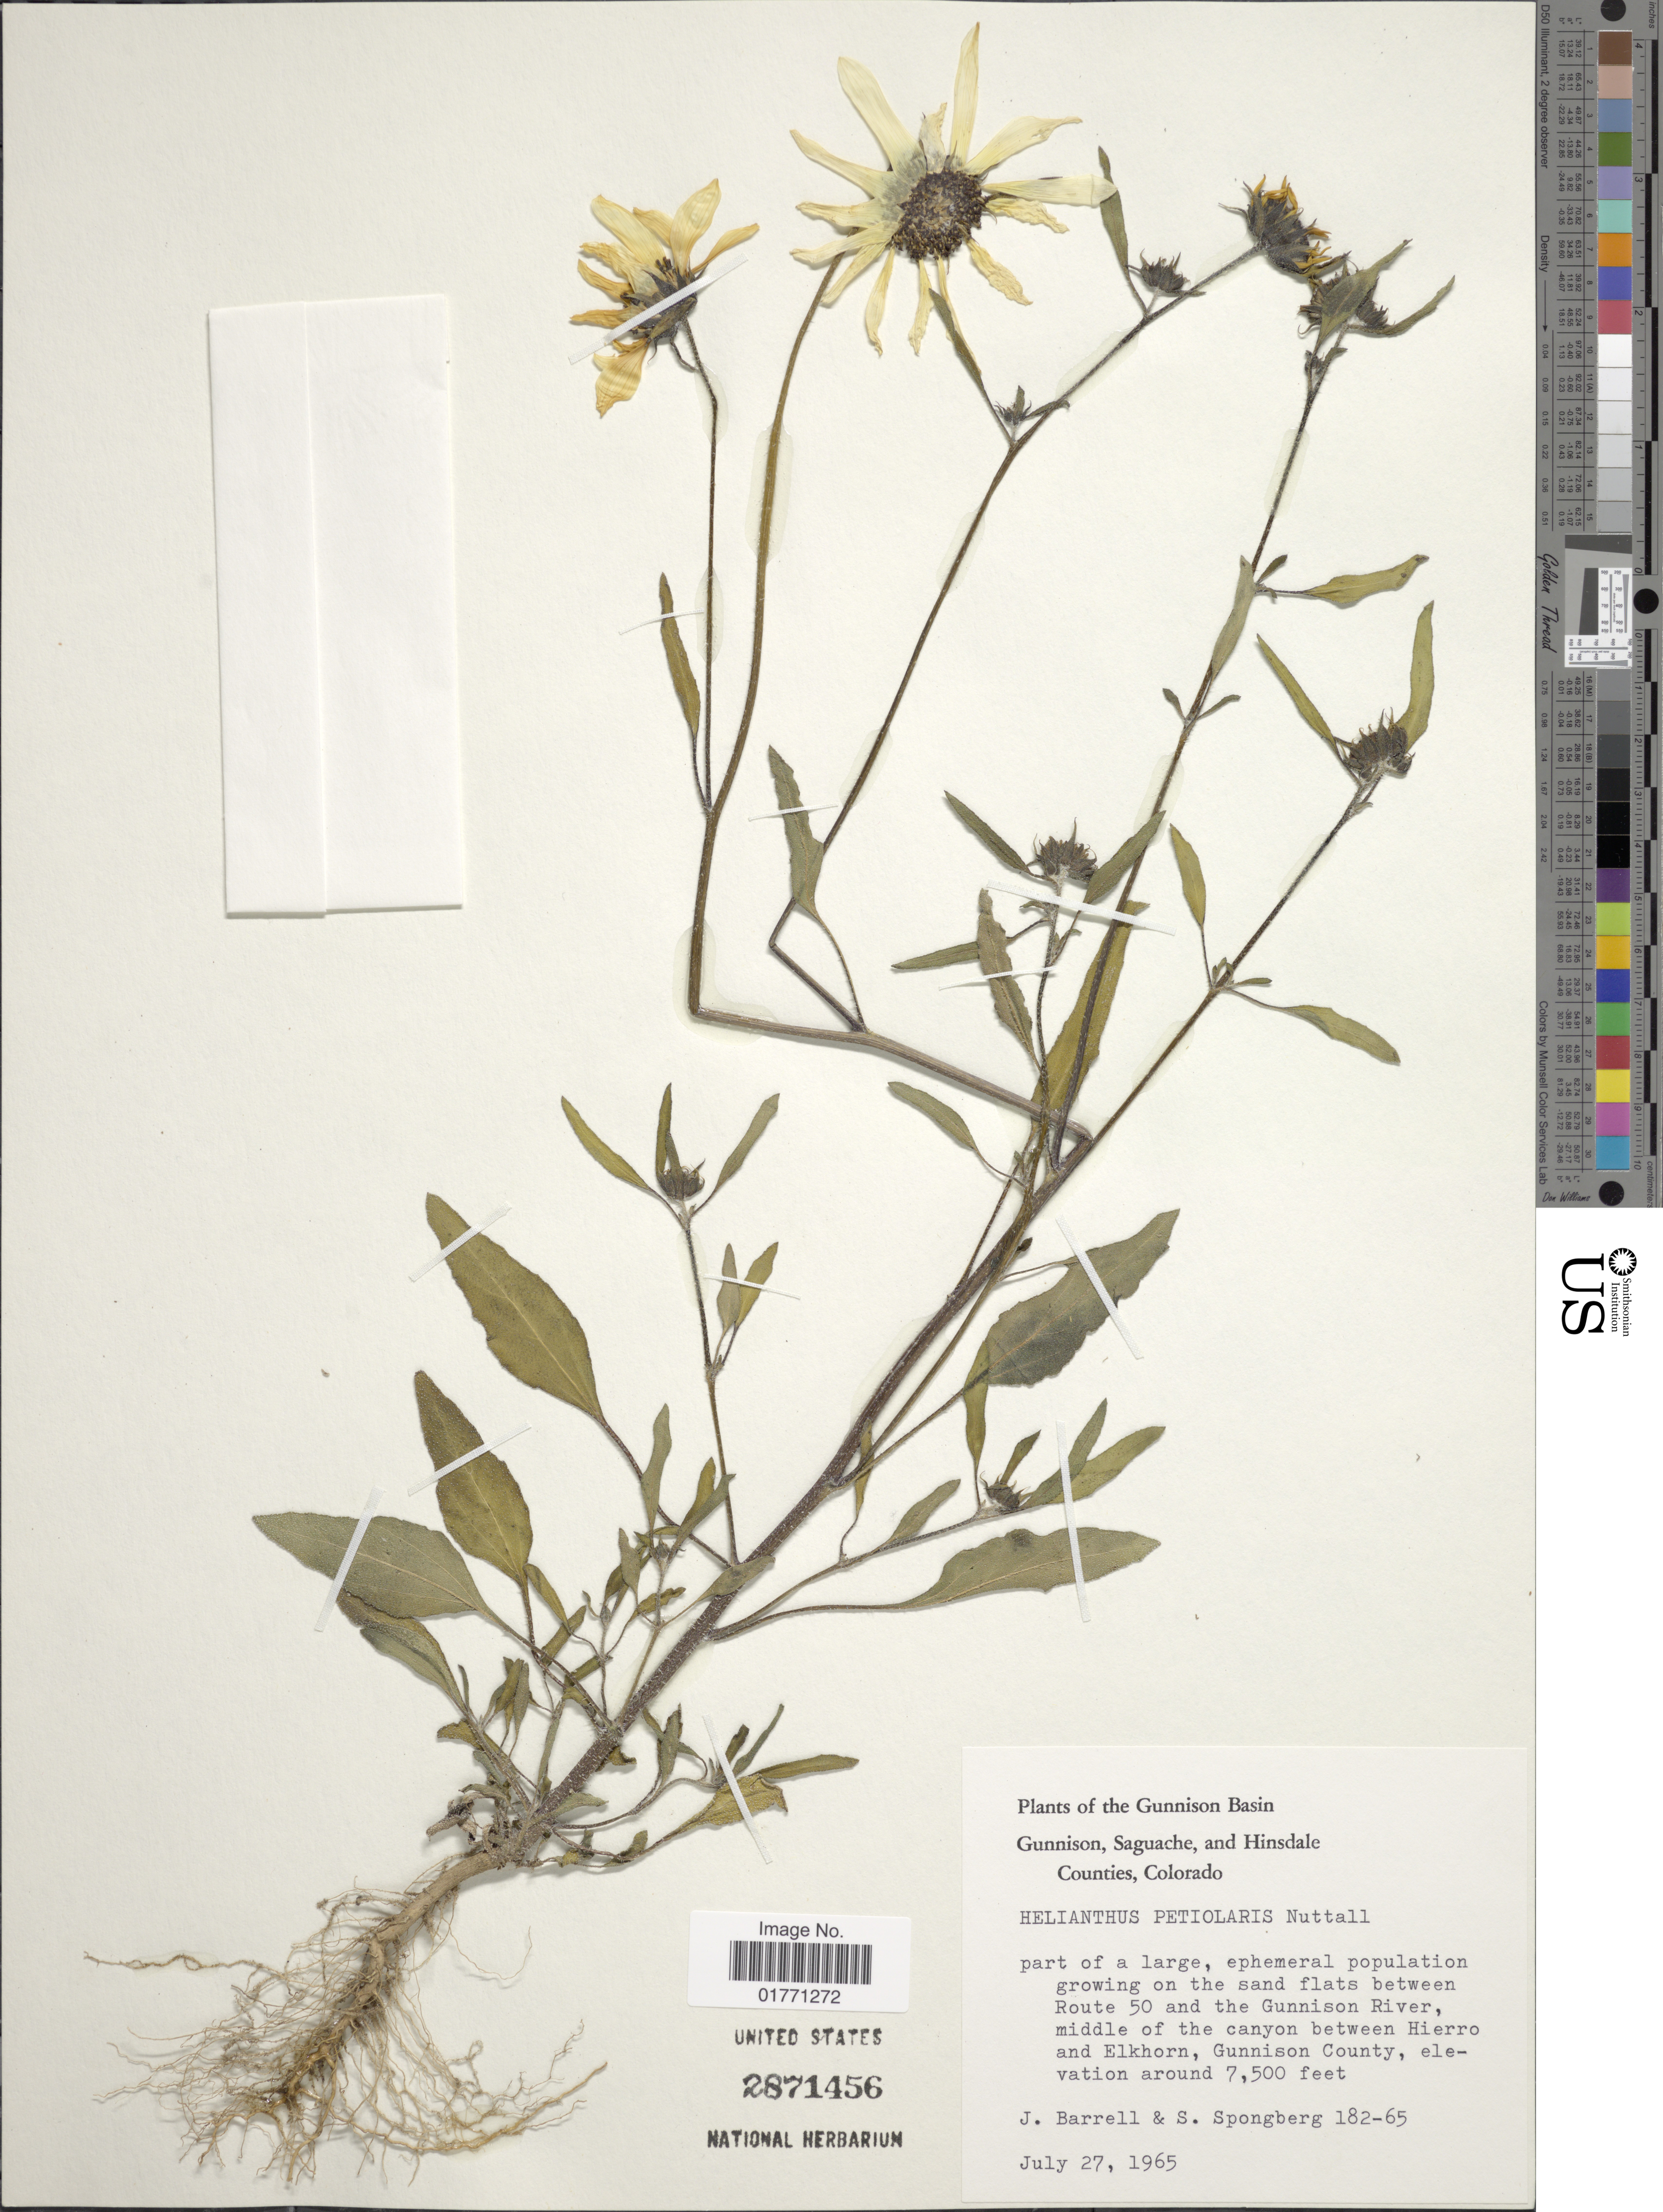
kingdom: Plantae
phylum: Tracheophyta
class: Magnoliopsida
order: Asterales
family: Asteraceae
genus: Helianthus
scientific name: Helianthus petiolaris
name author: Nutt.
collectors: J. Barrell & S. A.Spongberg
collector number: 182-65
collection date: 1965-07-27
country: United States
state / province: Colorado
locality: Gunnison Basin, Gunnison, Saguache, and Hinsdale Counties, sand flats between Route 50 and the Gunnison River, middle of the canyon between Hierro and Elkhorn, Gunnison County.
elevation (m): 2286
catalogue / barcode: US 2871456